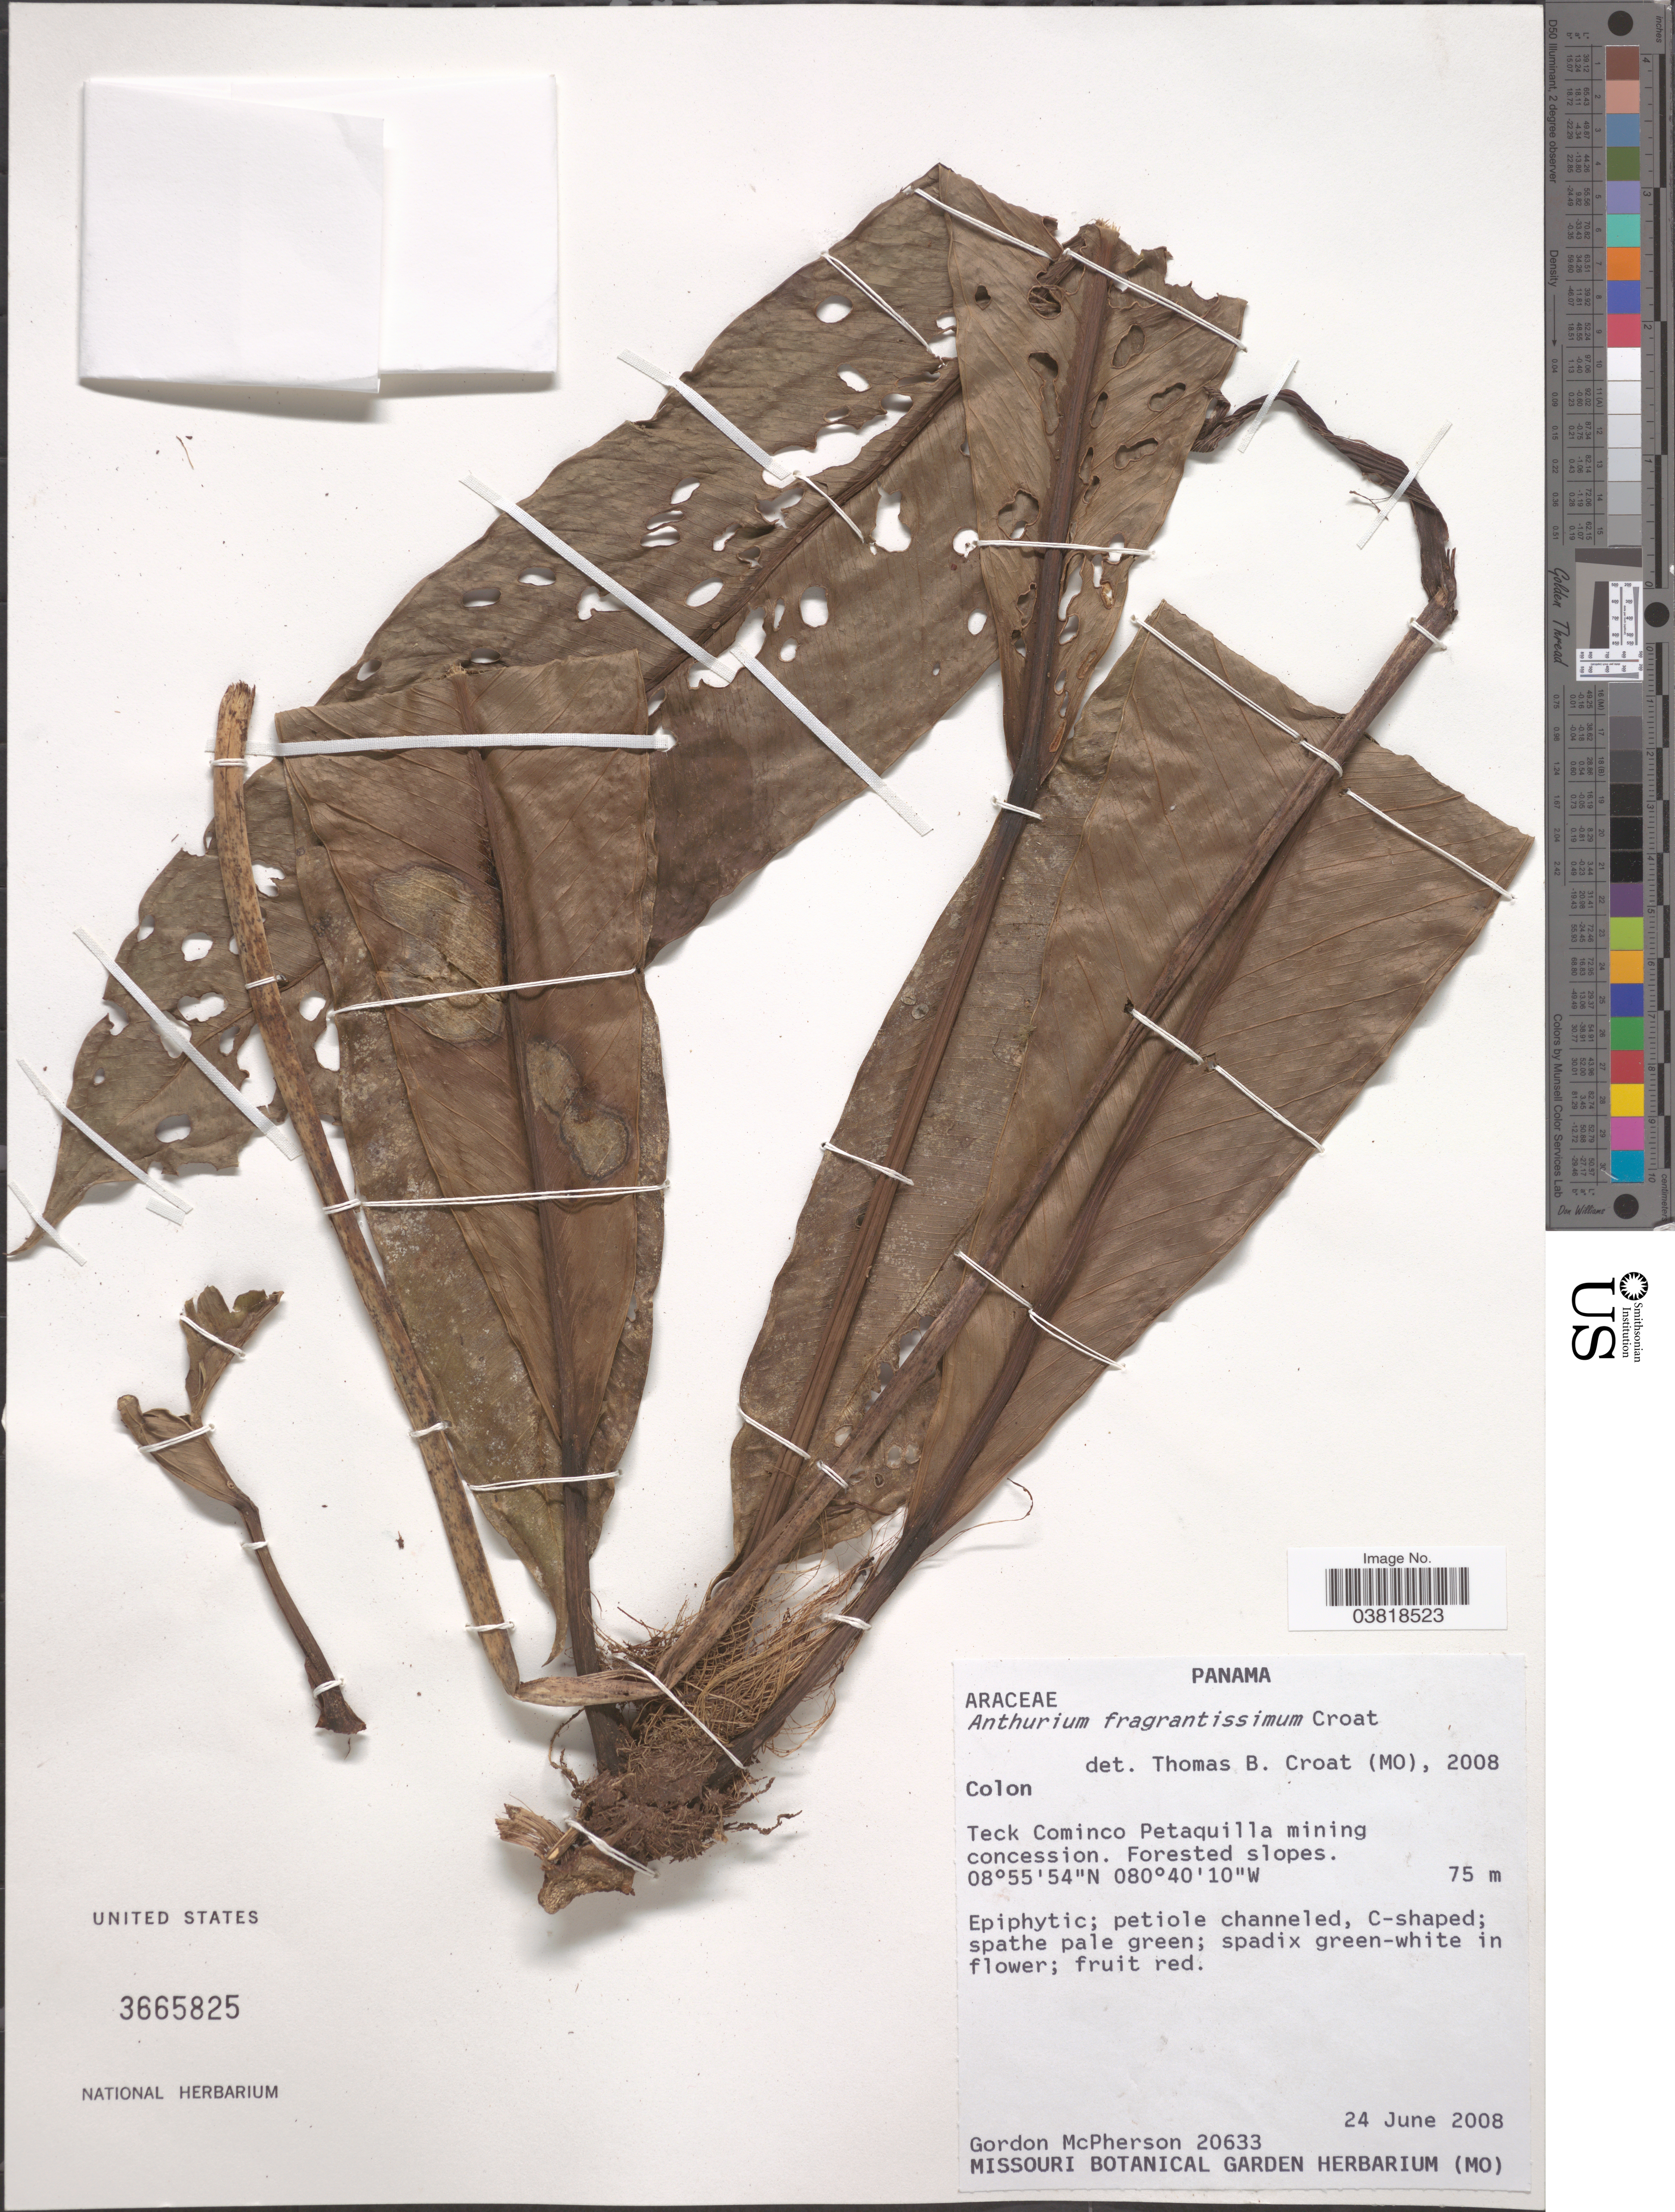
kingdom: Plantae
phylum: Tracheophyta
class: Liliopsida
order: Alismatales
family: Araceae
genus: Anthurium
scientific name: Anthurium fragrantissimum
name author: Croat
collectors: G. McPherson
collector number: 20633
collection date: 2008-06-24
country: Panama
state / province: Colón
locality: Teck Cominco Petaquilla mining concession.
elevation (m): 75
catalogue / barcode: US 3665825